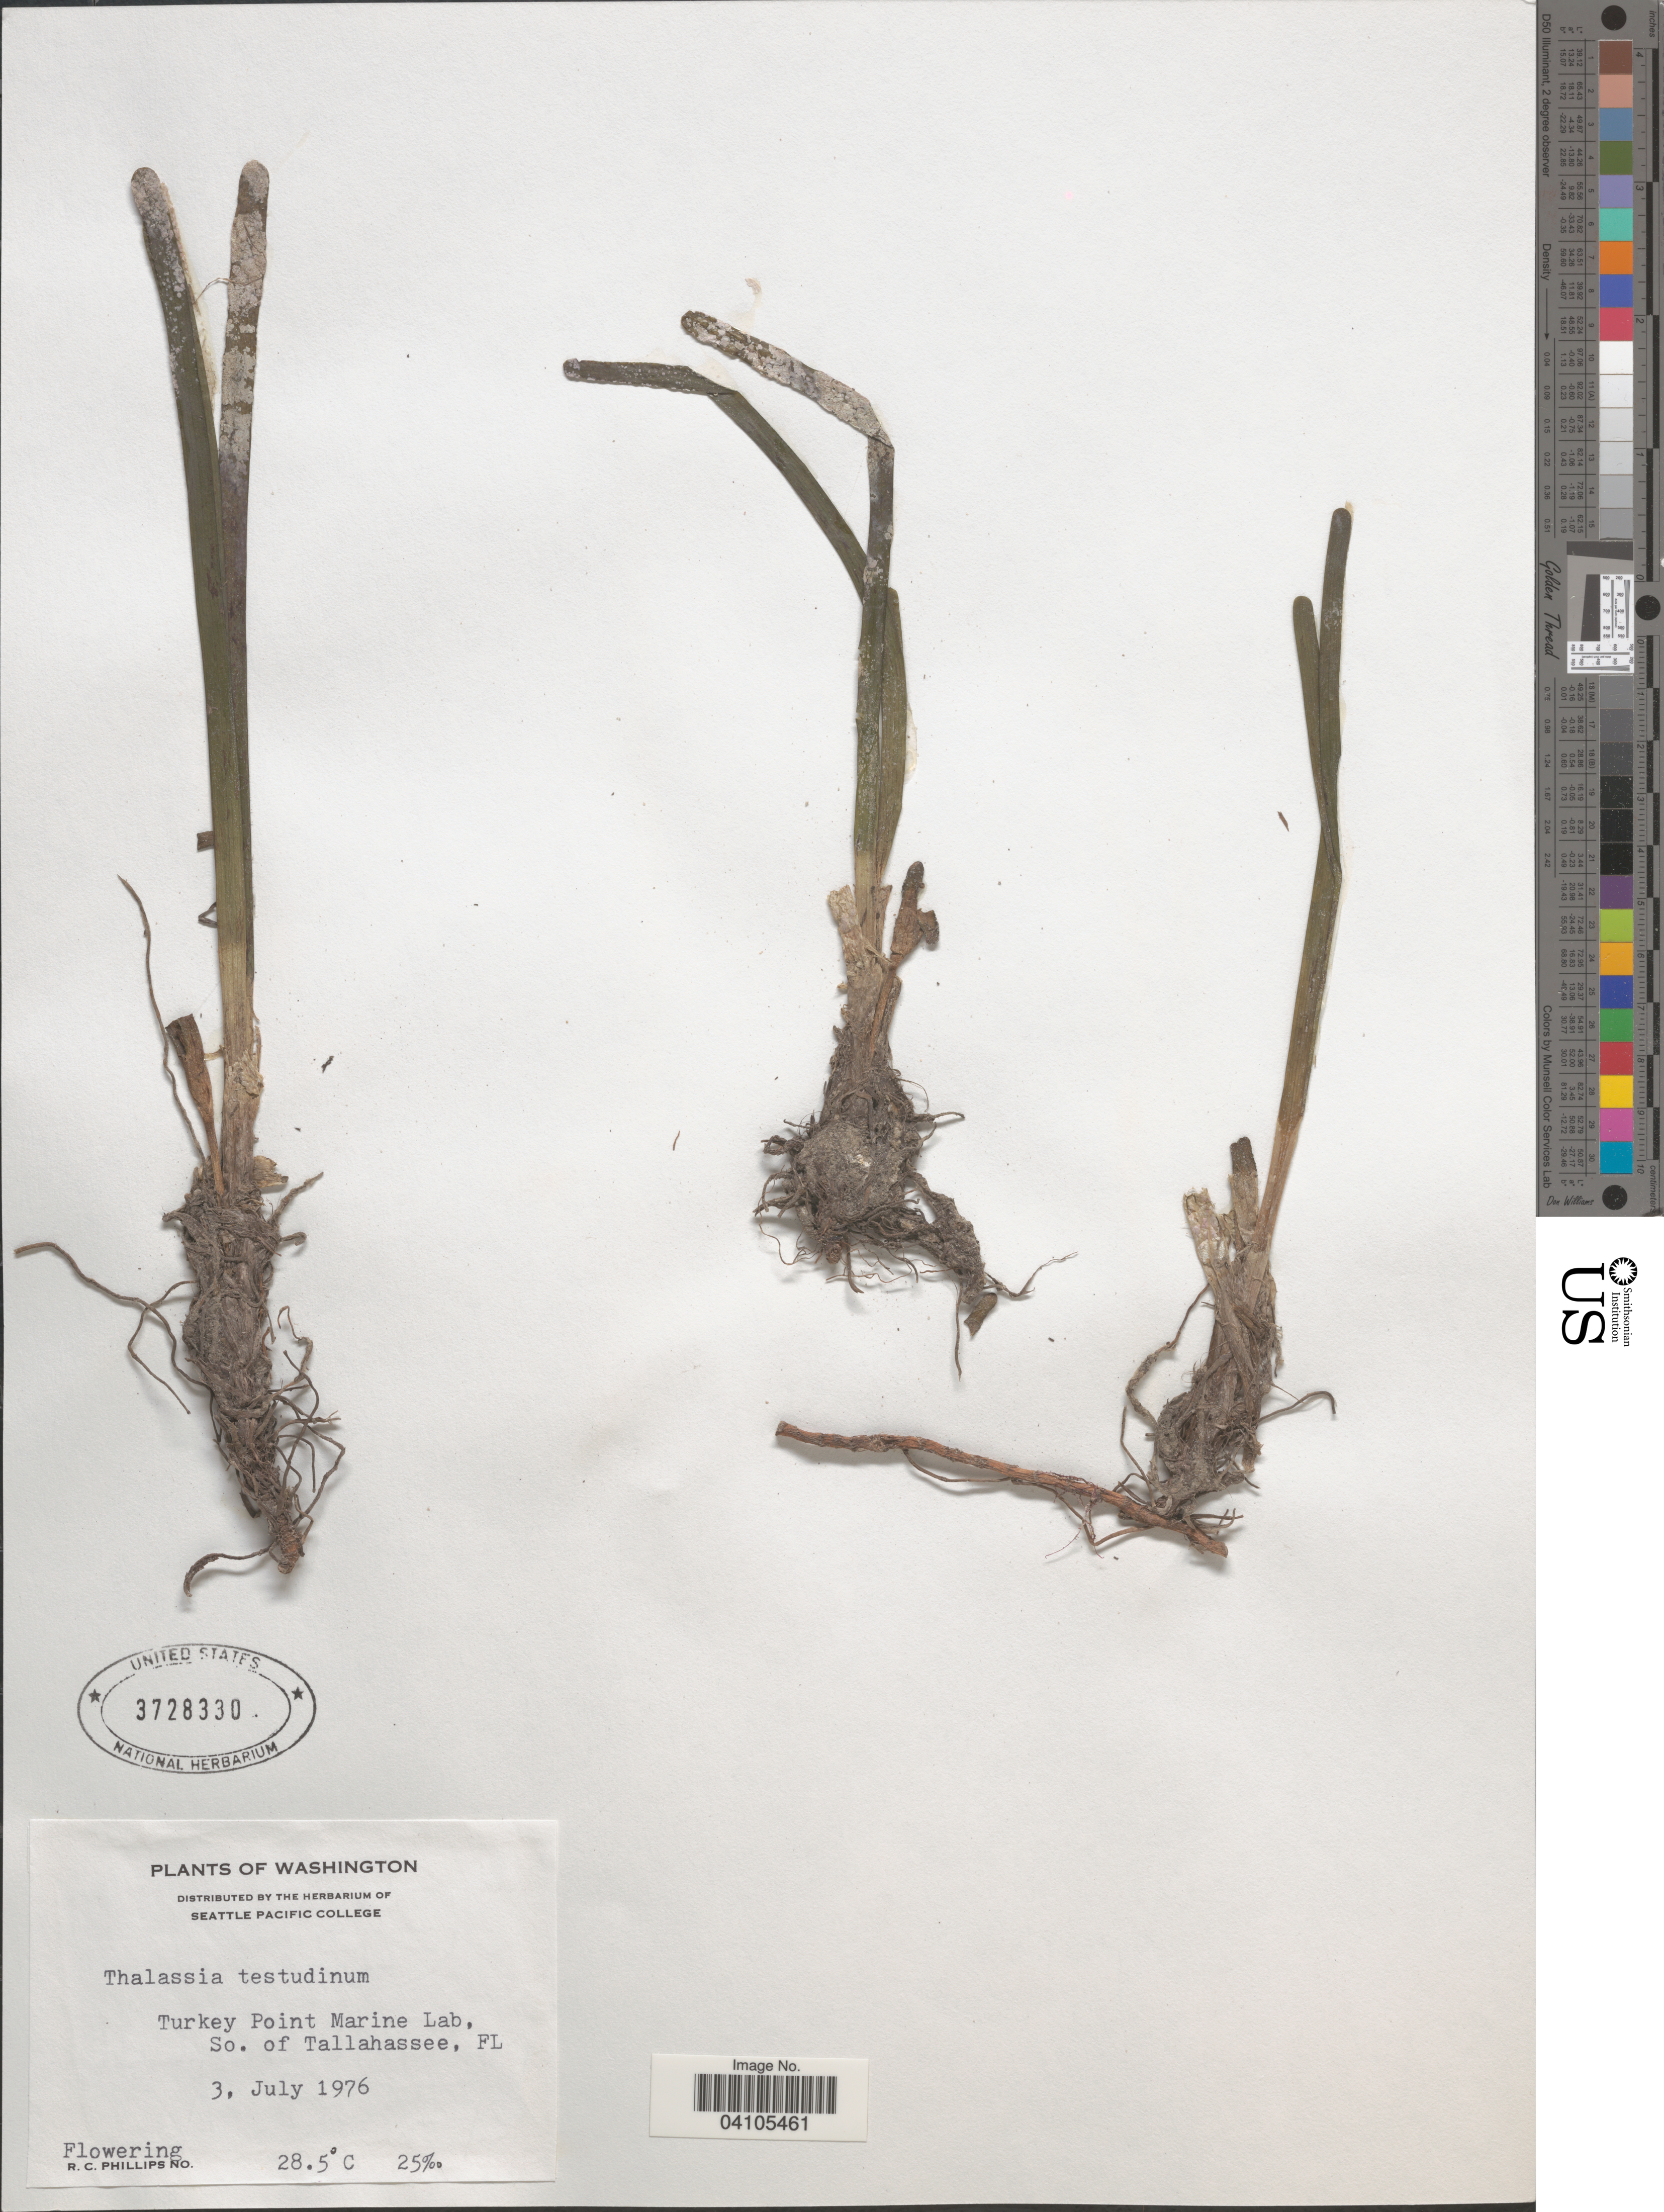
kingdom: Plantae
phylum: Tracheophyta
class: Liliopsida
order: Alismatales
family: Hydrocharitaceae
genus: Thalassia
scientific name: Thalassia testudinum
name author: Banks & Sol. ex K.D. Koenig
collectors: R. C. Phillips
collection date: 1976-07-03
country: United States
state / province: Florida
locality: Turkey Point Marine Lab, So. of Tallahassee.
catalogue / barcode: US 3728330